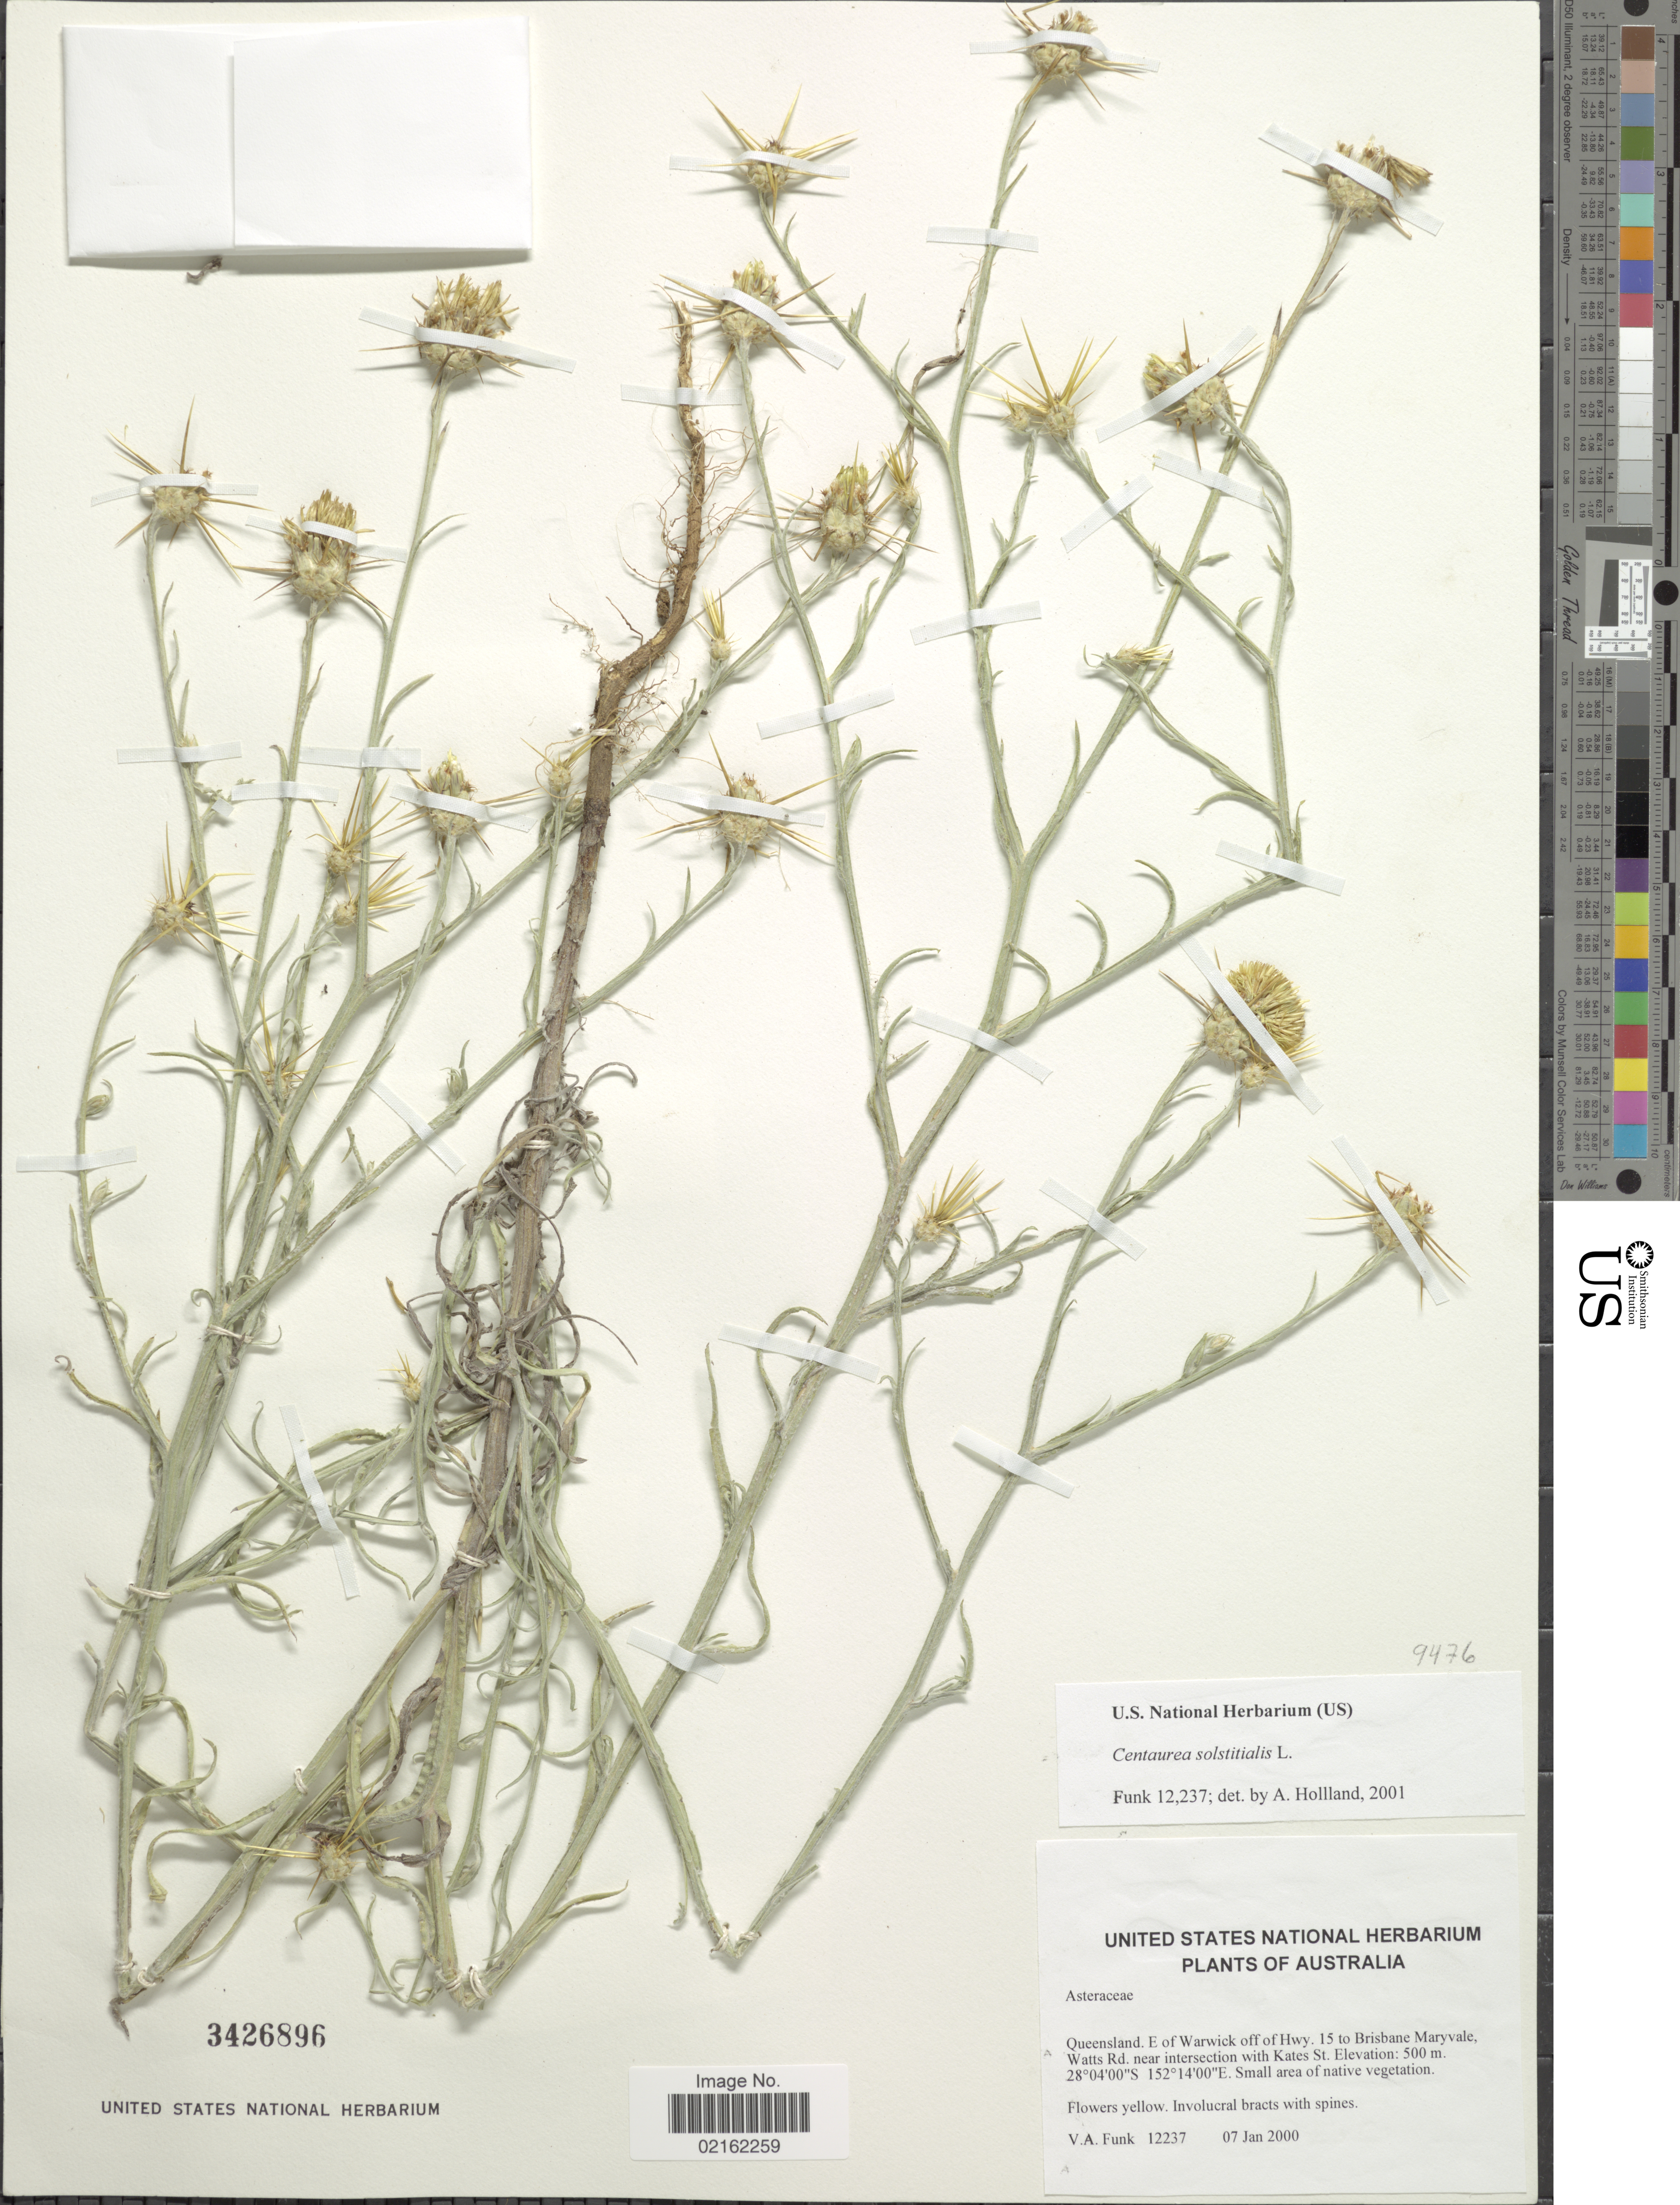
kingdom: Plantae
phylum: Tracheophyta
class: Magnoliopsida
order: Asterales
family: Asteraceae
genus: Centaurea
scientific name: Centaurea solstitialis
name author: L.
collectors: V. Funk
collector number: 12237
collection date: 2000-01-07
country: Australia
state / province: Queensland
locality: E, of Warwick off of Hwy 15 to Brisbane Maryvale, Watts Rd, near intersection with Kates St.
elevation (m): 50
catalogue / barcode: US 3426896